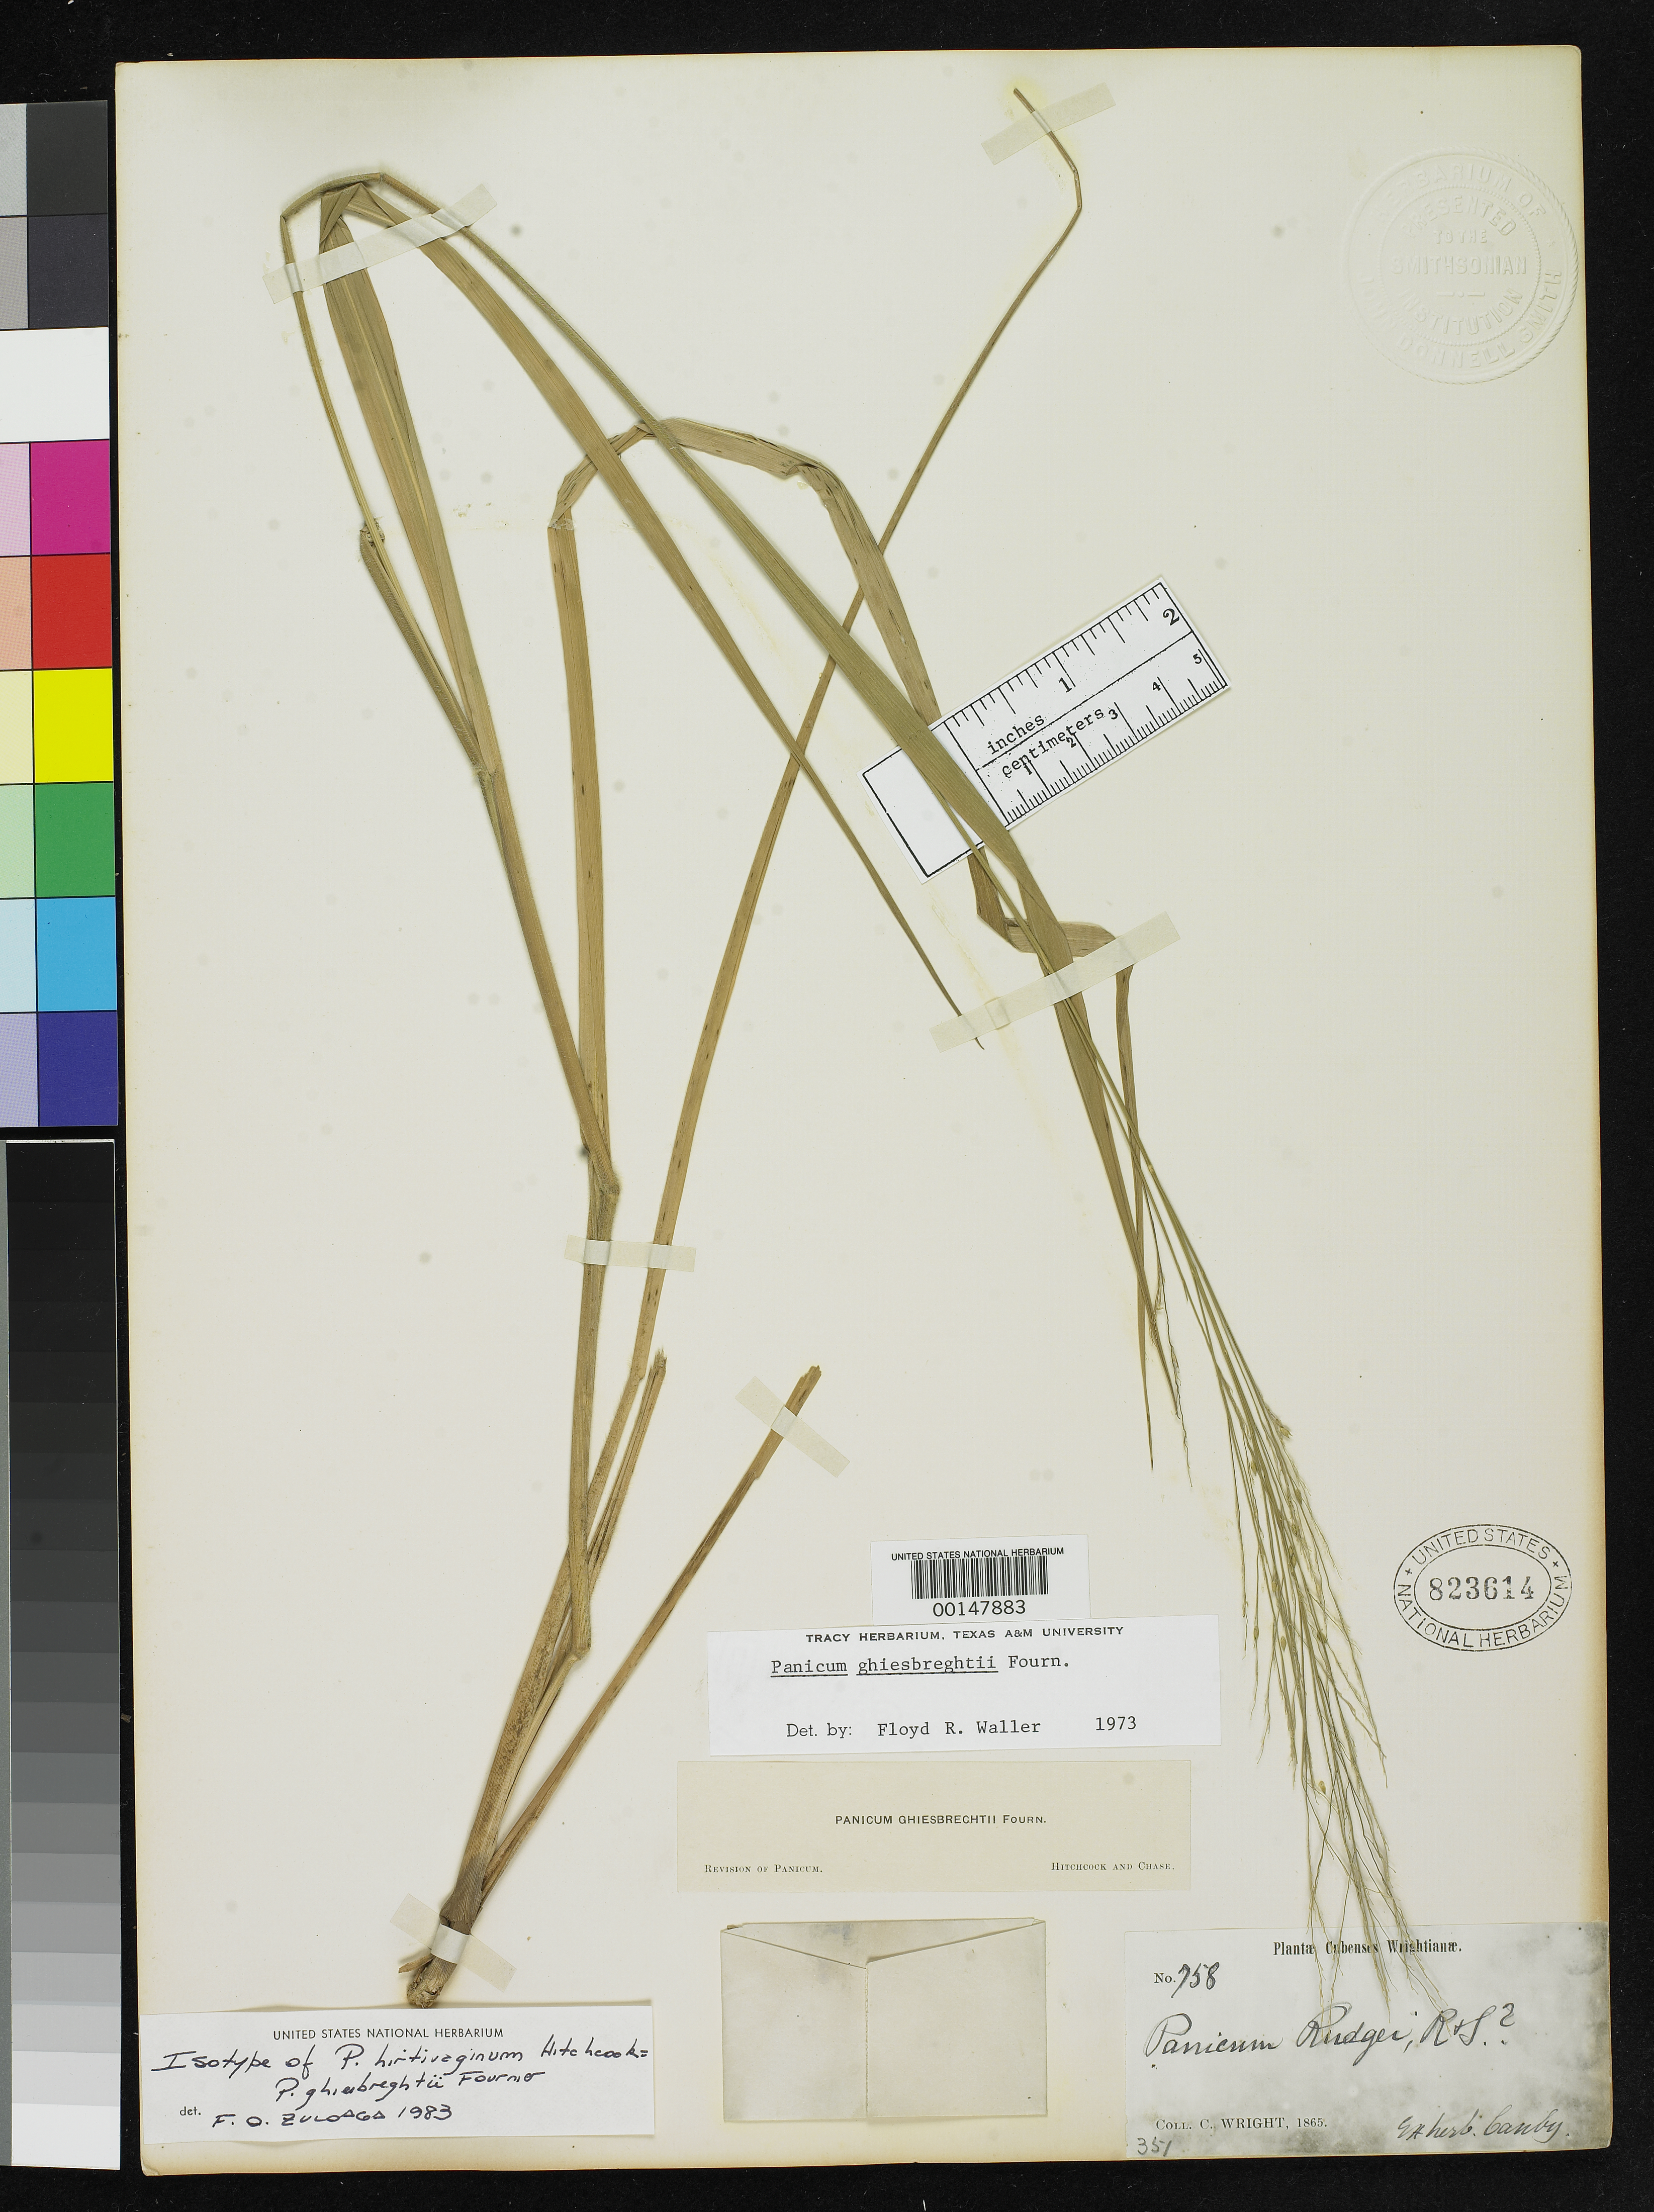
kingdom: Plantae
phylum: Tracheophyta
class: Liliopsida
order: Poales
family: Poaceae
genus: Panicum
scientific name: Panicum hirtivaginum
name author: Hitchc.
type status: Isotype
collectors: C. Wright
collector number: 758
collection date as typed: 1865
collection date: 1865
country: Cuba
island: Greater Antilles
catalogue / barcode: US 823614